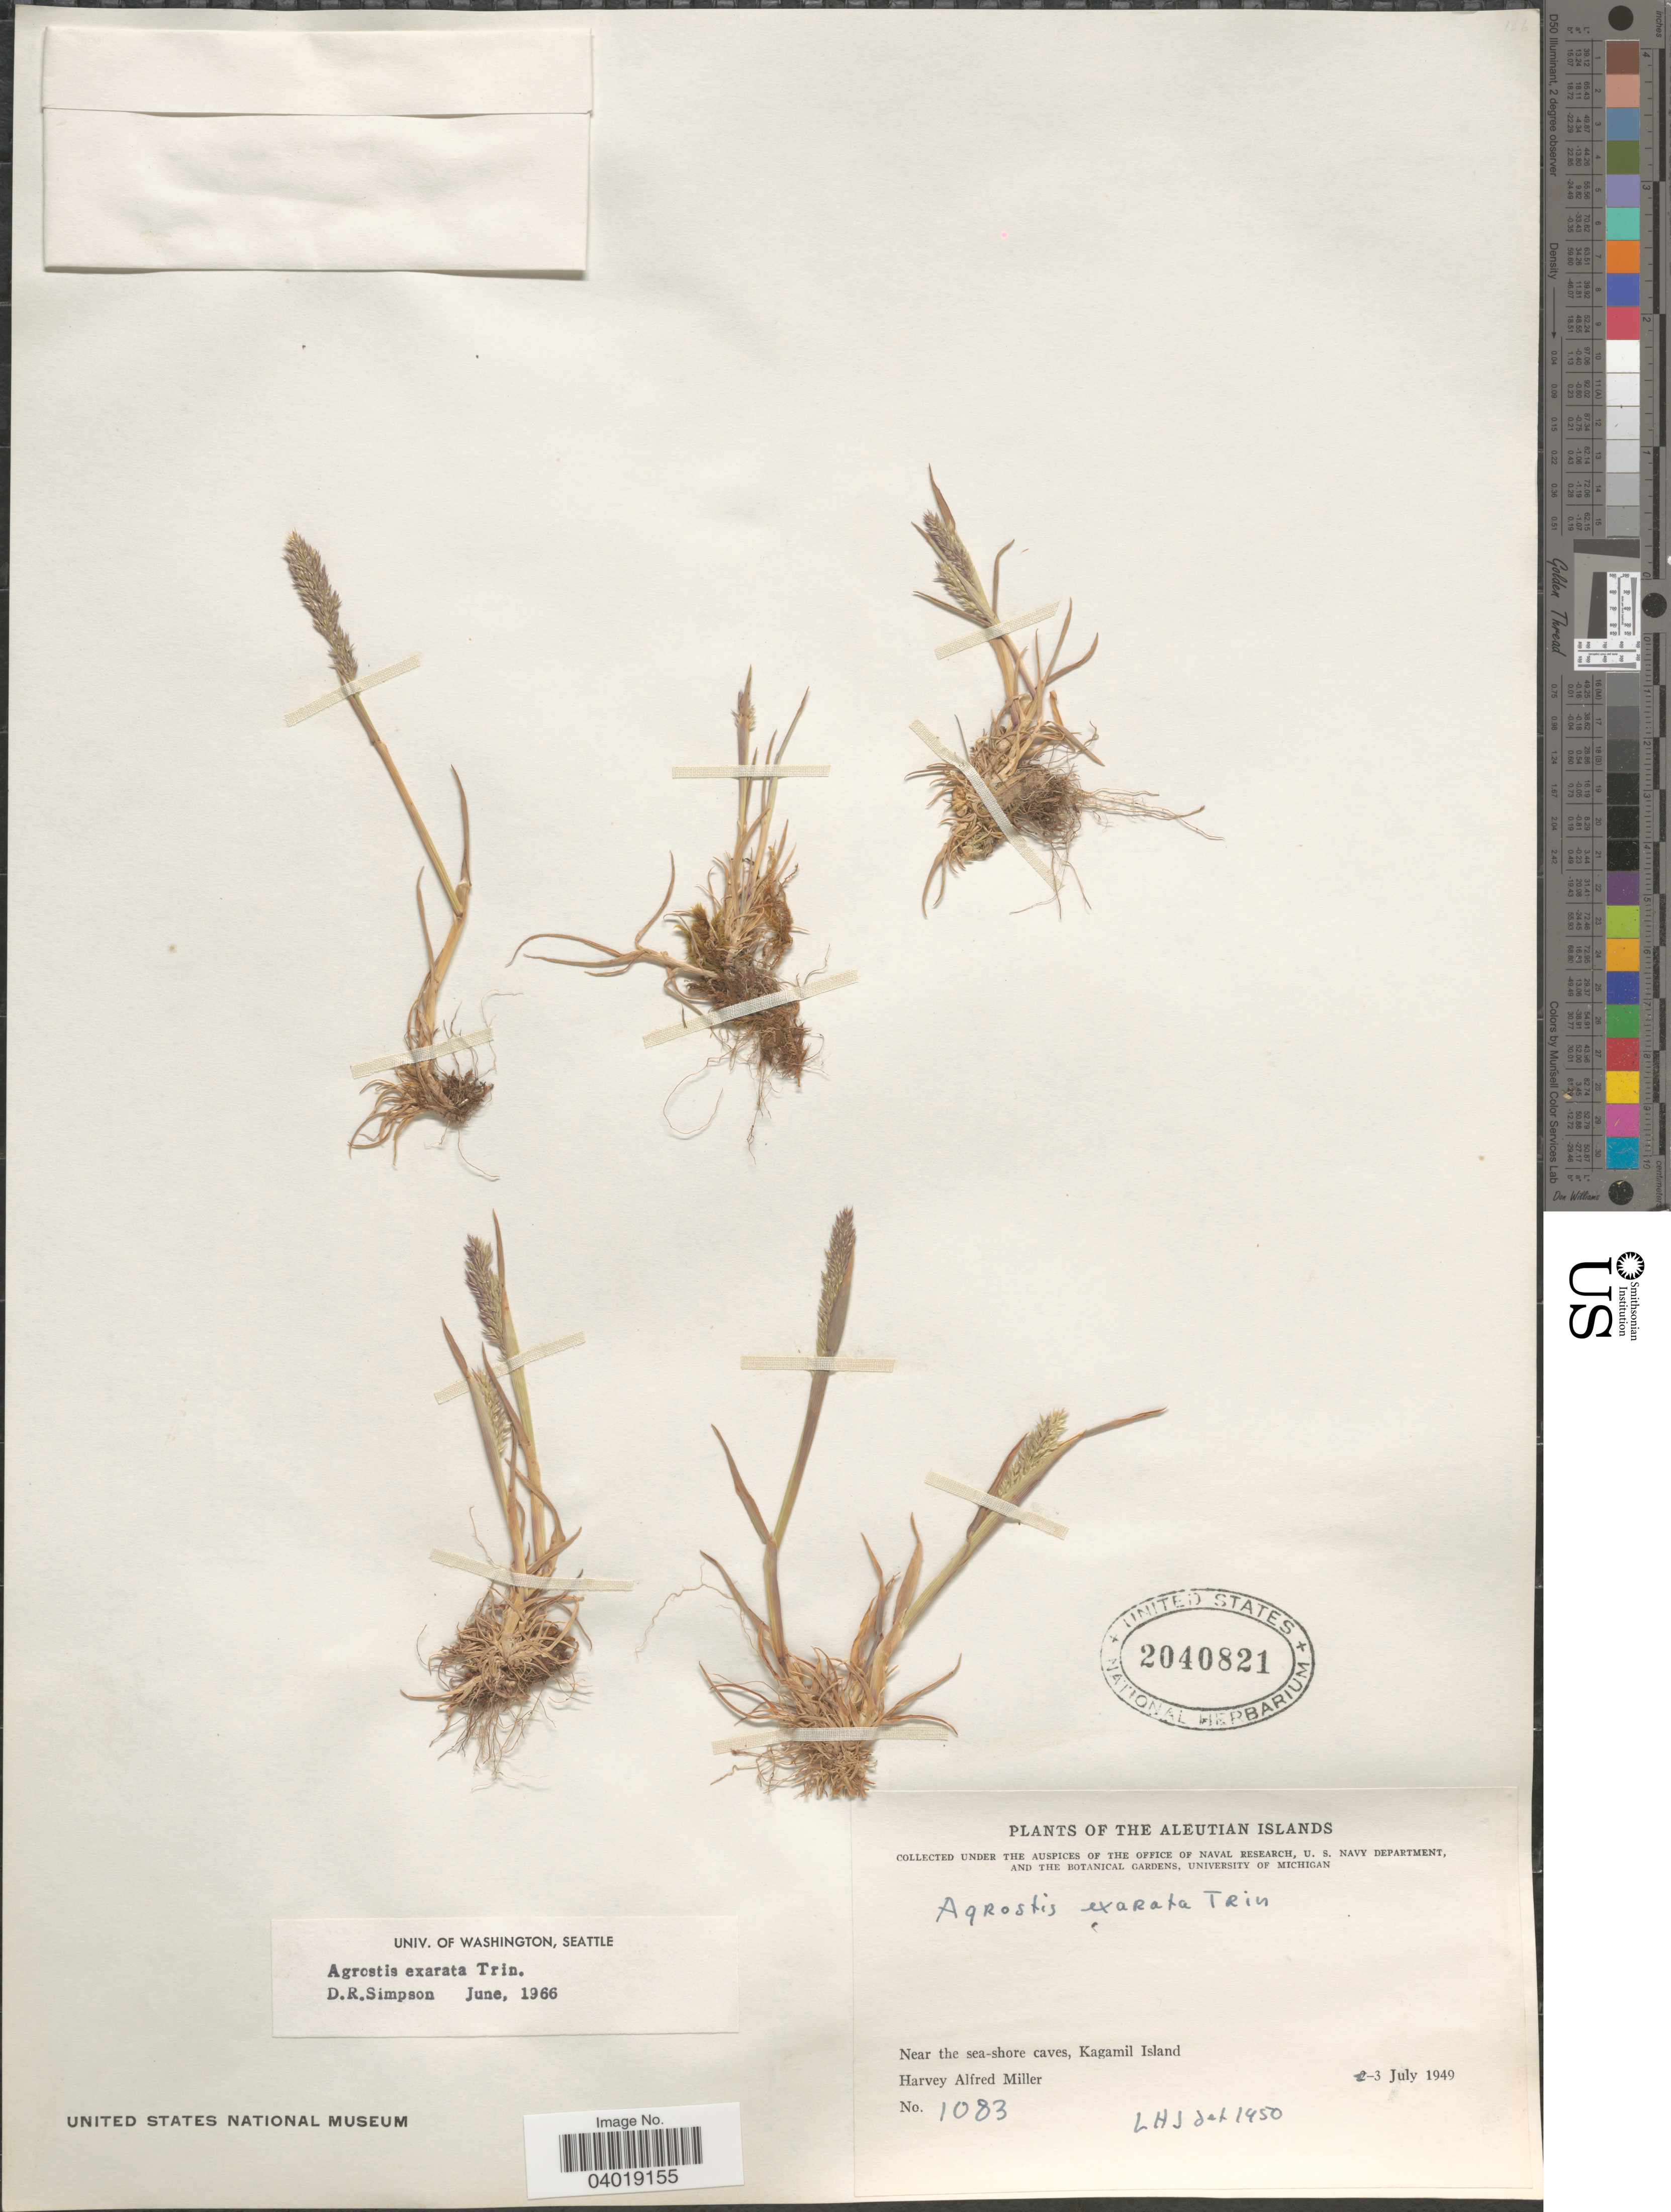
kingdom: Plantae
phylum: Tracheophyta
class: Liliopsida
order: Poales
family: Poaceae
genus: Agrostis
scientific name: Agrostis exarata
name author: Trin.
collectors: H. A. Miller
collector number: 1083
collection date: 1949-07-03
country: United States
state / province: Alaska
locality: The Aleutian Islands. Near the sea-shore caves, Kagamil Island.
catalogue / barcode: US 2040821